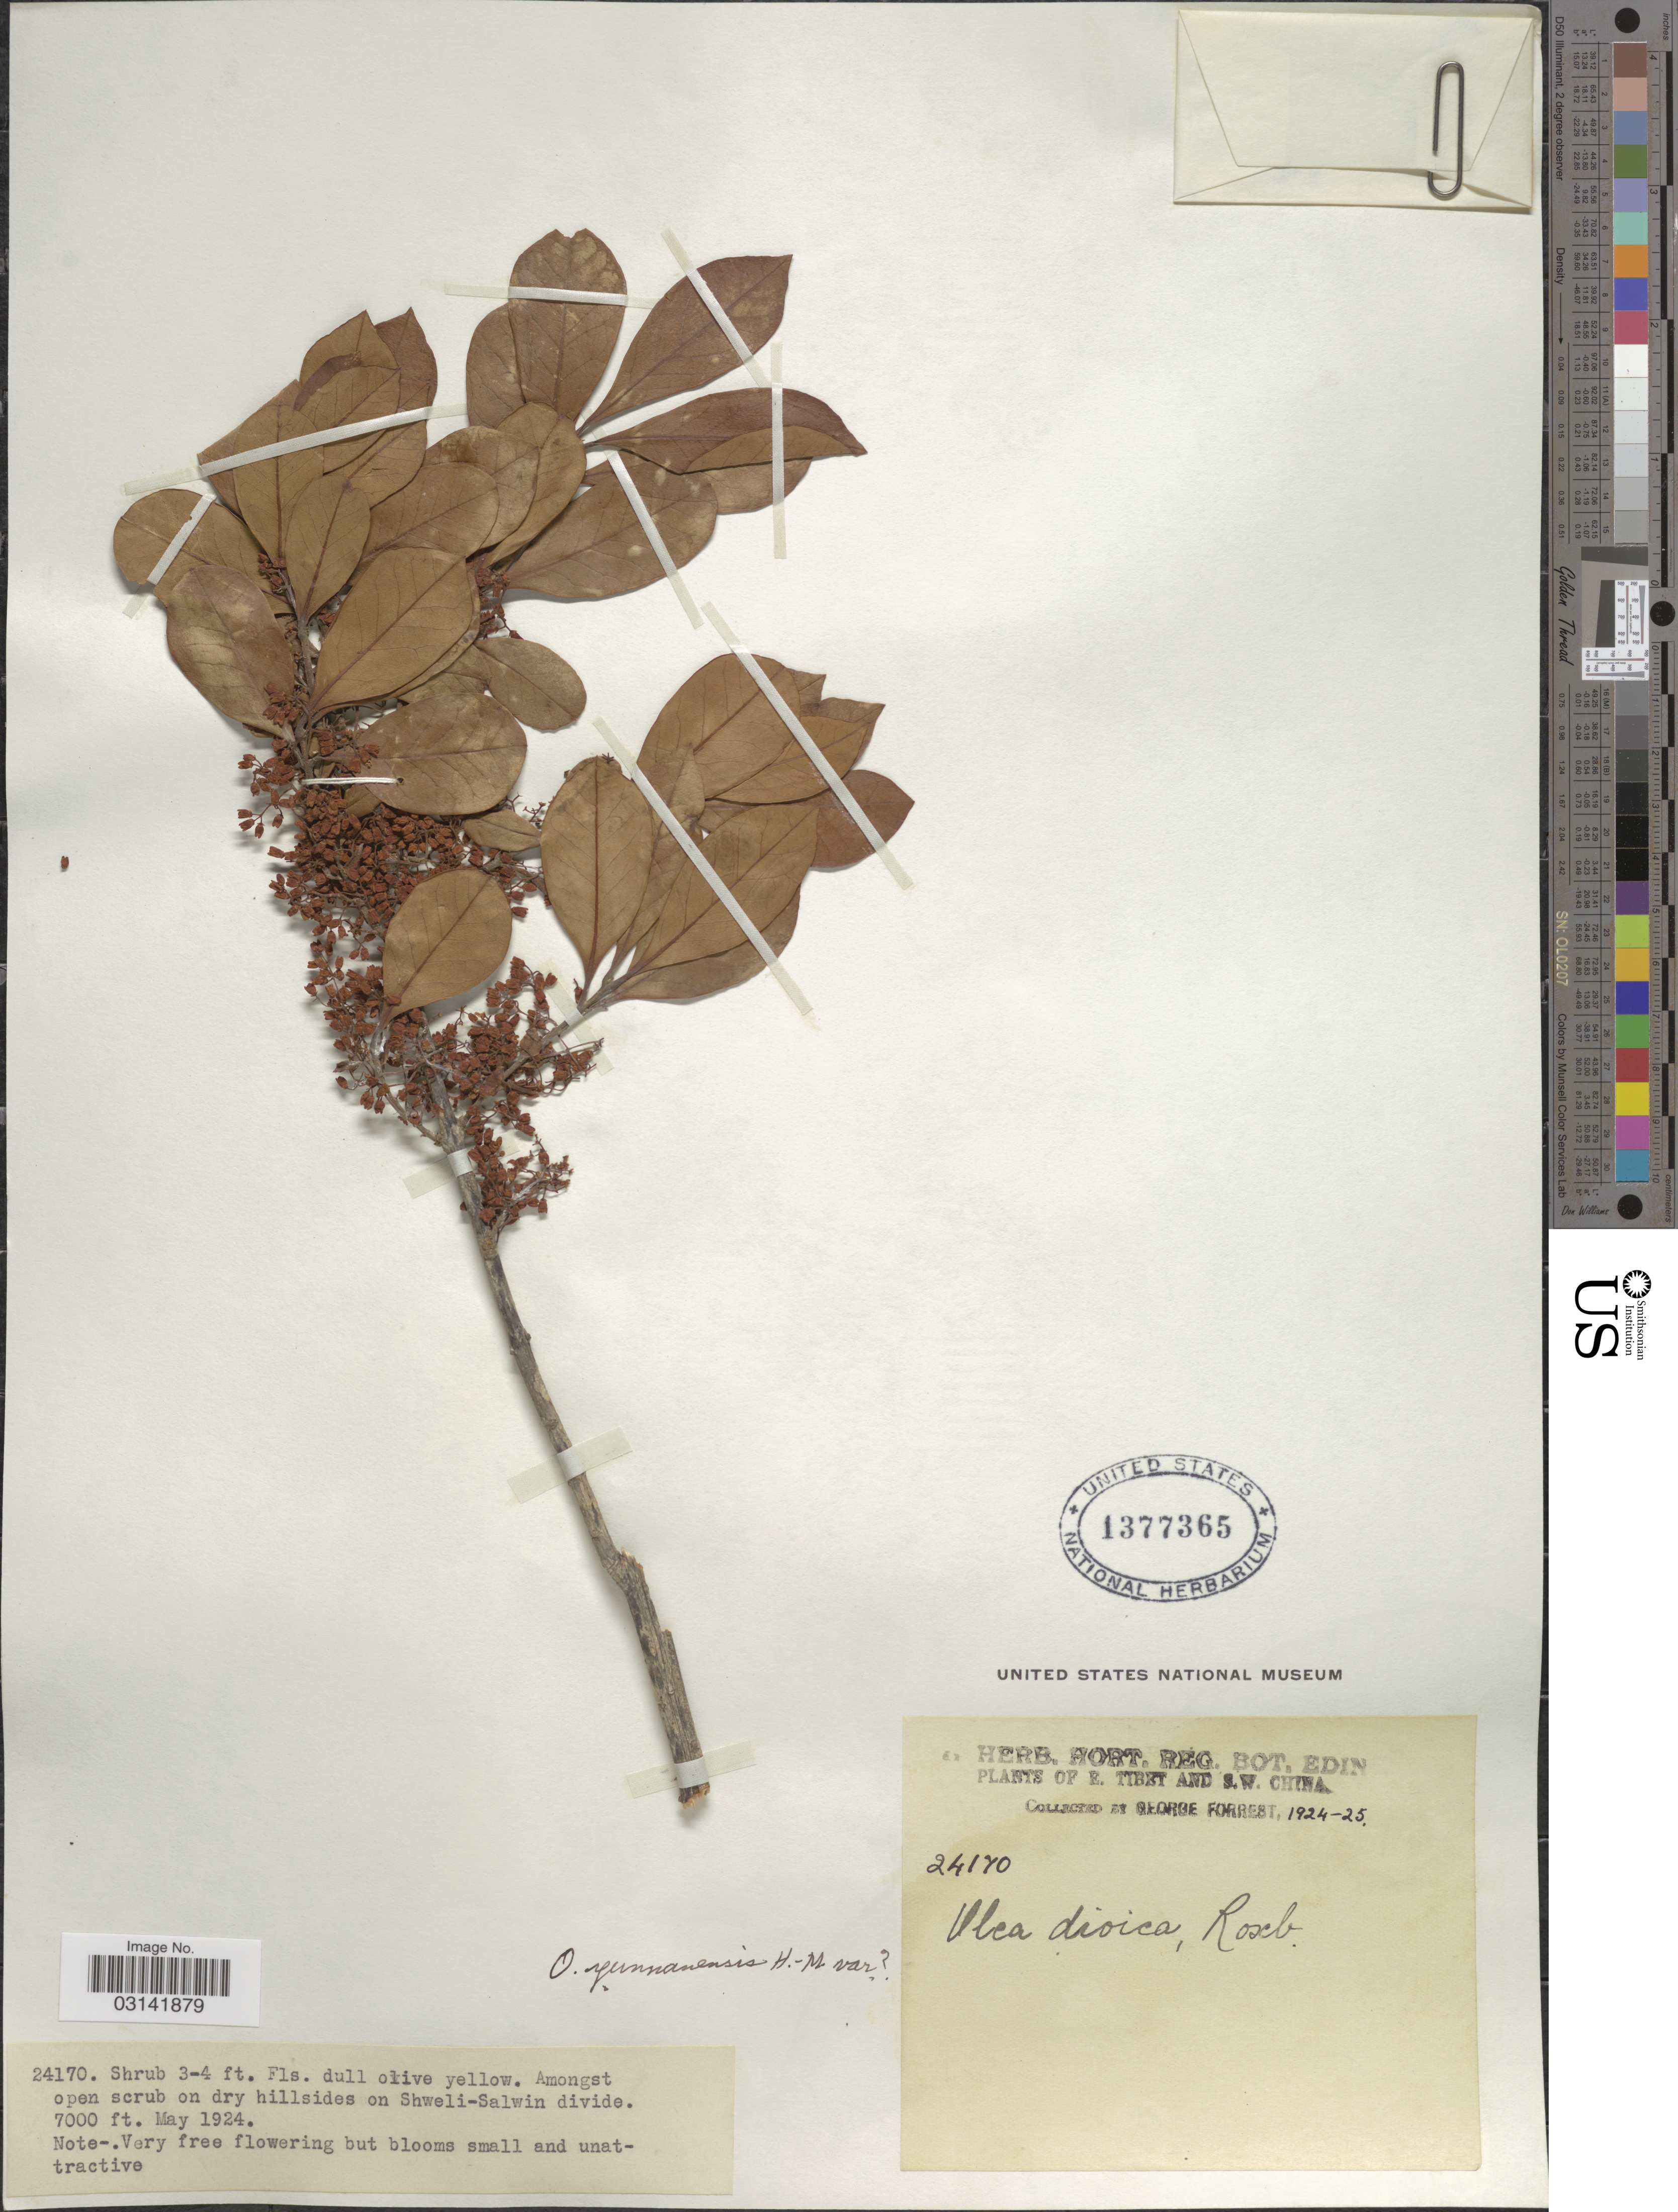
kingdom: Plantae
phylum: Tracheophyta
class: Magnoliopsida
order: Lamiales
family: Oleaceae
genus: Olea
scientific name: Olea yuennanensis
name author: Hand.-Mazz.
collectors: G. Forrest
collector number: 24170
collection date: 1924-05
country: China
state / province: Xizang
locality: E. Tibet and S.W. China. Amongst open scrub on dry hillsides on Shweli-Salwin divide.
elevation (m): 2134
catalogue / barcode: US 1377365